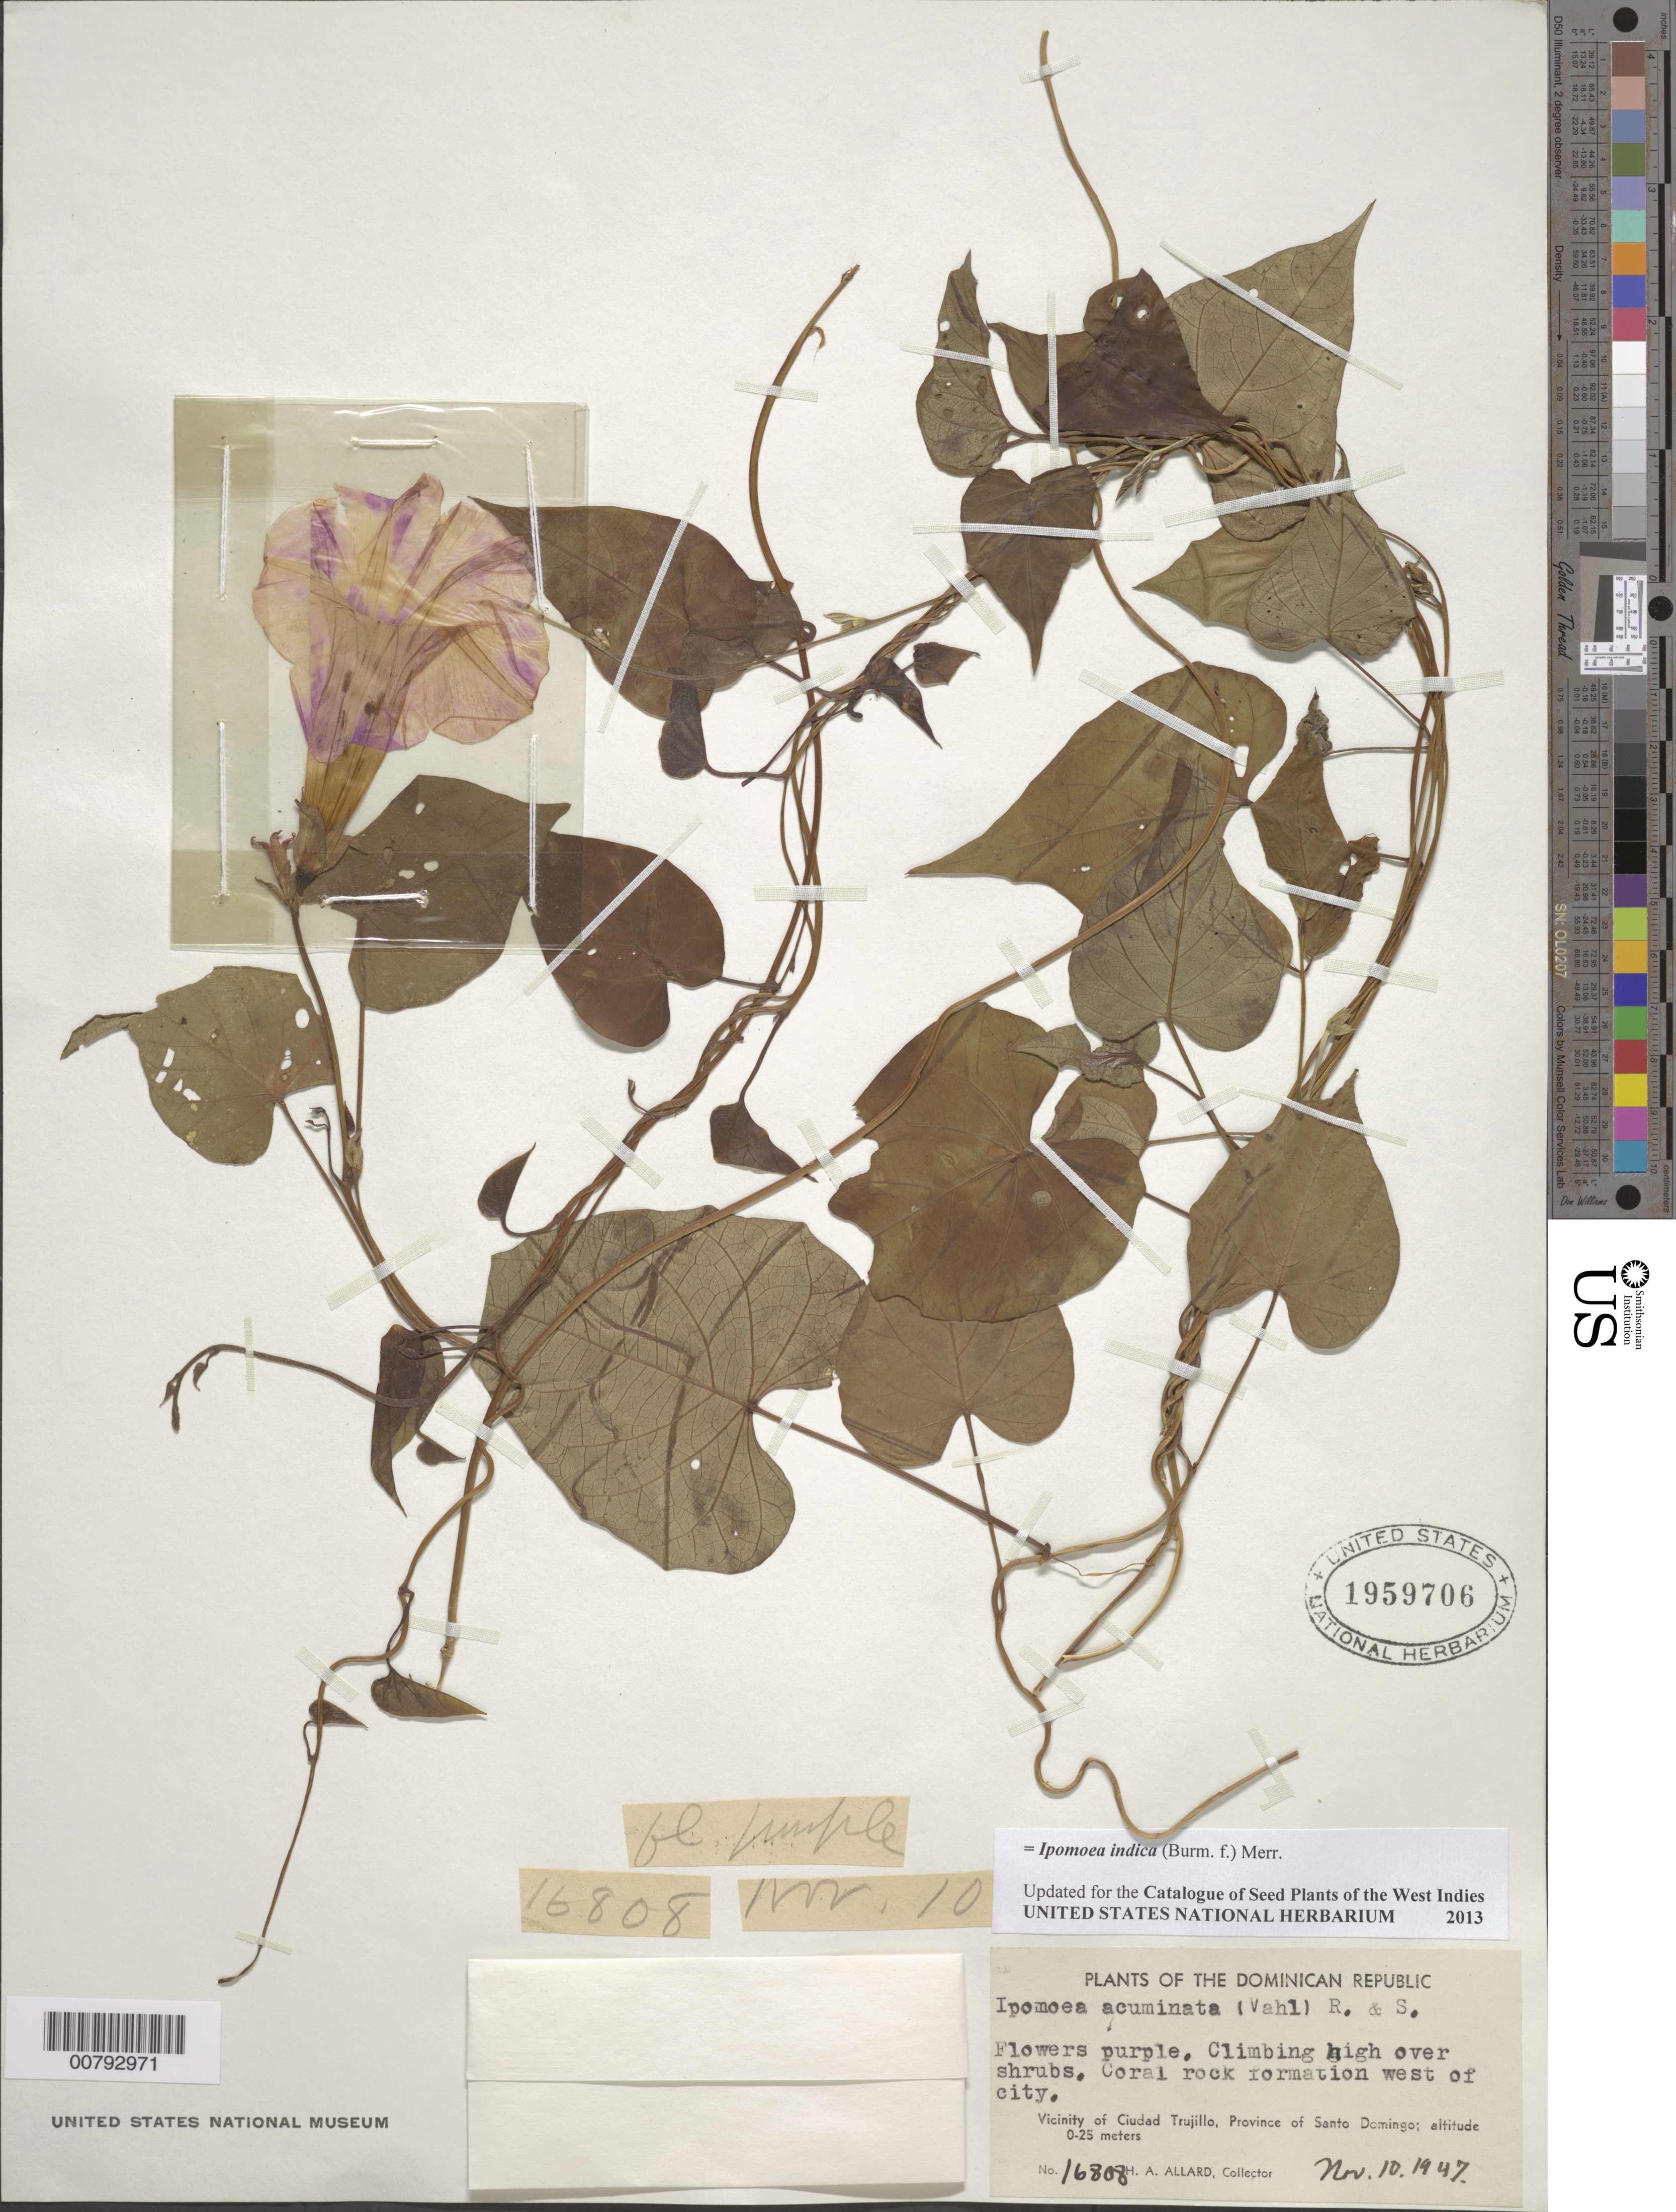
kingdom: Plantae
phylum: Tracheophyta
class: Magnoliopsida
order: Solanales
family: Convolvulaceae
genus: Ipomoea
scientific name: Ipomoea indica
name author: (Burm.) Merr.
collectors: H. A. Allard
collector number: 16808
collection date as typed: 10 Nov 1947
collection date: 1947-11-10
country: Dominican Republic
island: Hispaniola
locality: Province of Santo Domingo, vicinity of Ciudad Trujillo, west of city.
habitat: Coral rock formation.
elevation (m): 0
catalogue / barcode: US 1959706